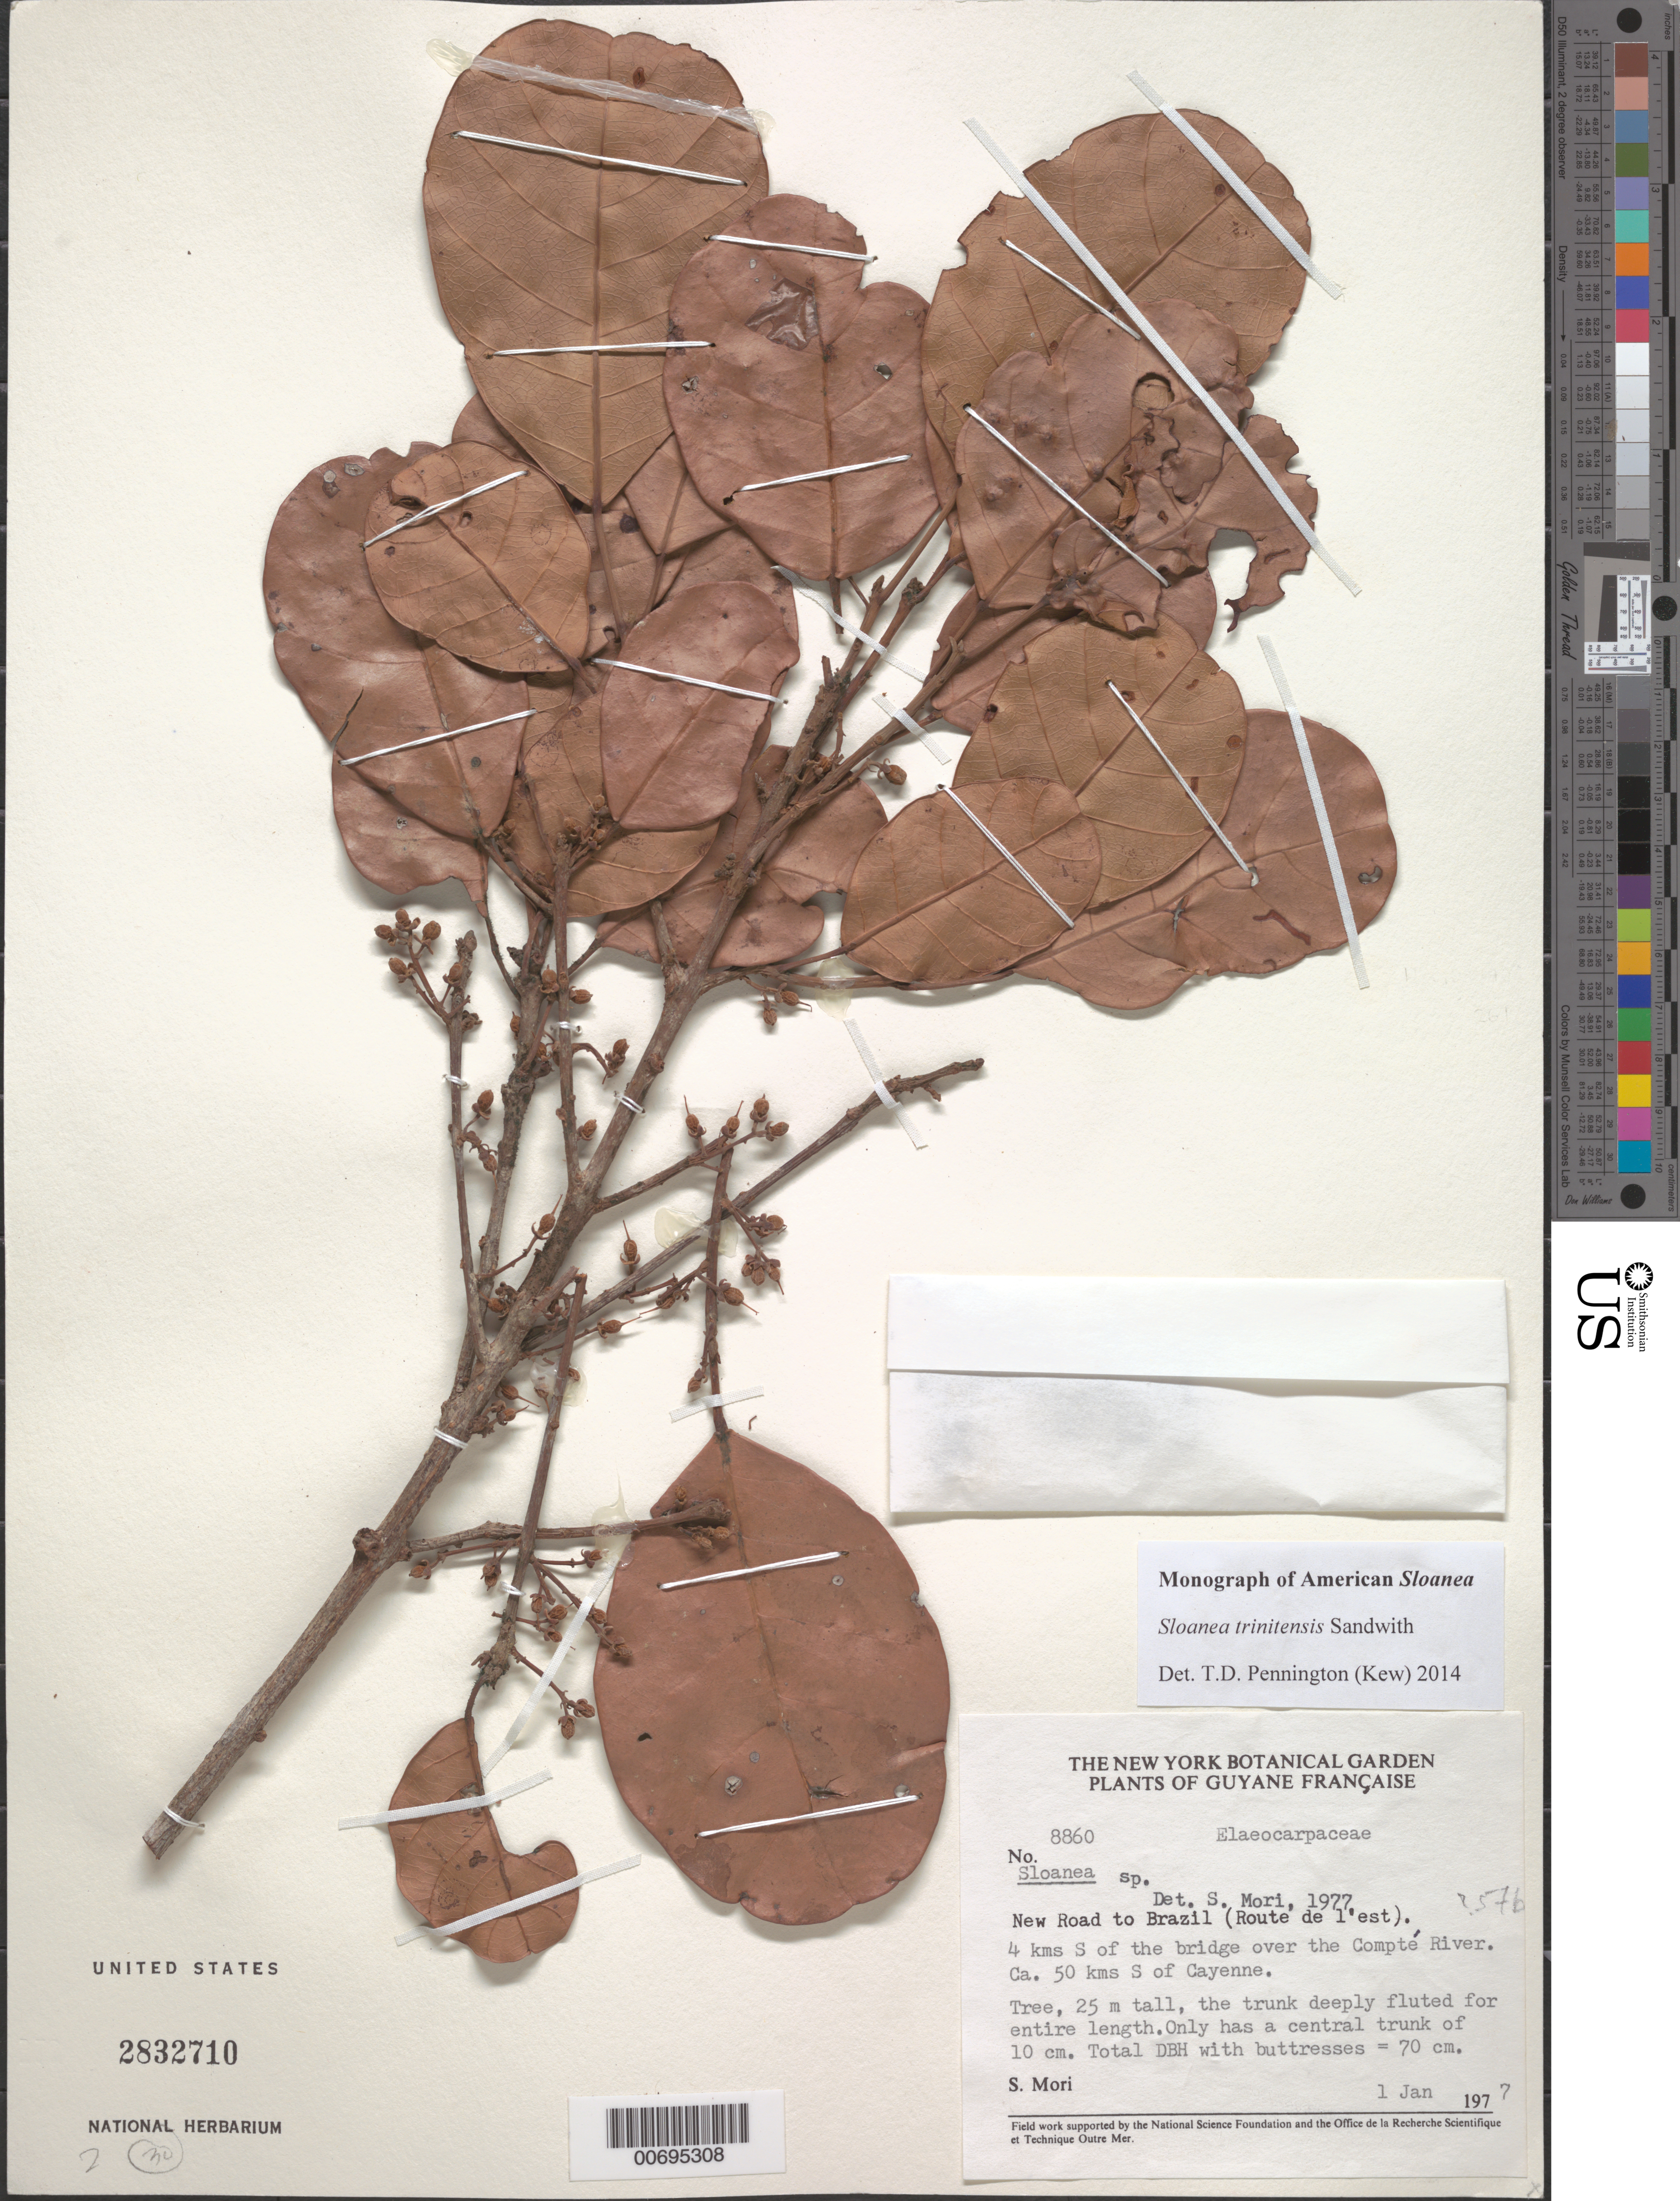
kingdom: Plantae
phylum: Tracheophyta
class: Magnoliopsida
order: Oxalidales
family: Elaeocarpaceae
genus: Sloanea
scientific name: Sloanea trinitensis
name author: Sandwith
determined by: Pennington, T. D., (K)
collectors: S. Mori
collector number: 8860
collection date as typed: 1-Jan-77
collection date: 1977-01-01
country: French Guiana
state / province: Cayenne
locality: Cayenne, 50 km S on new road to Brazil (Route de l'est), 4 km S Compte R. bridge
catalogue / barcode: US 2832710